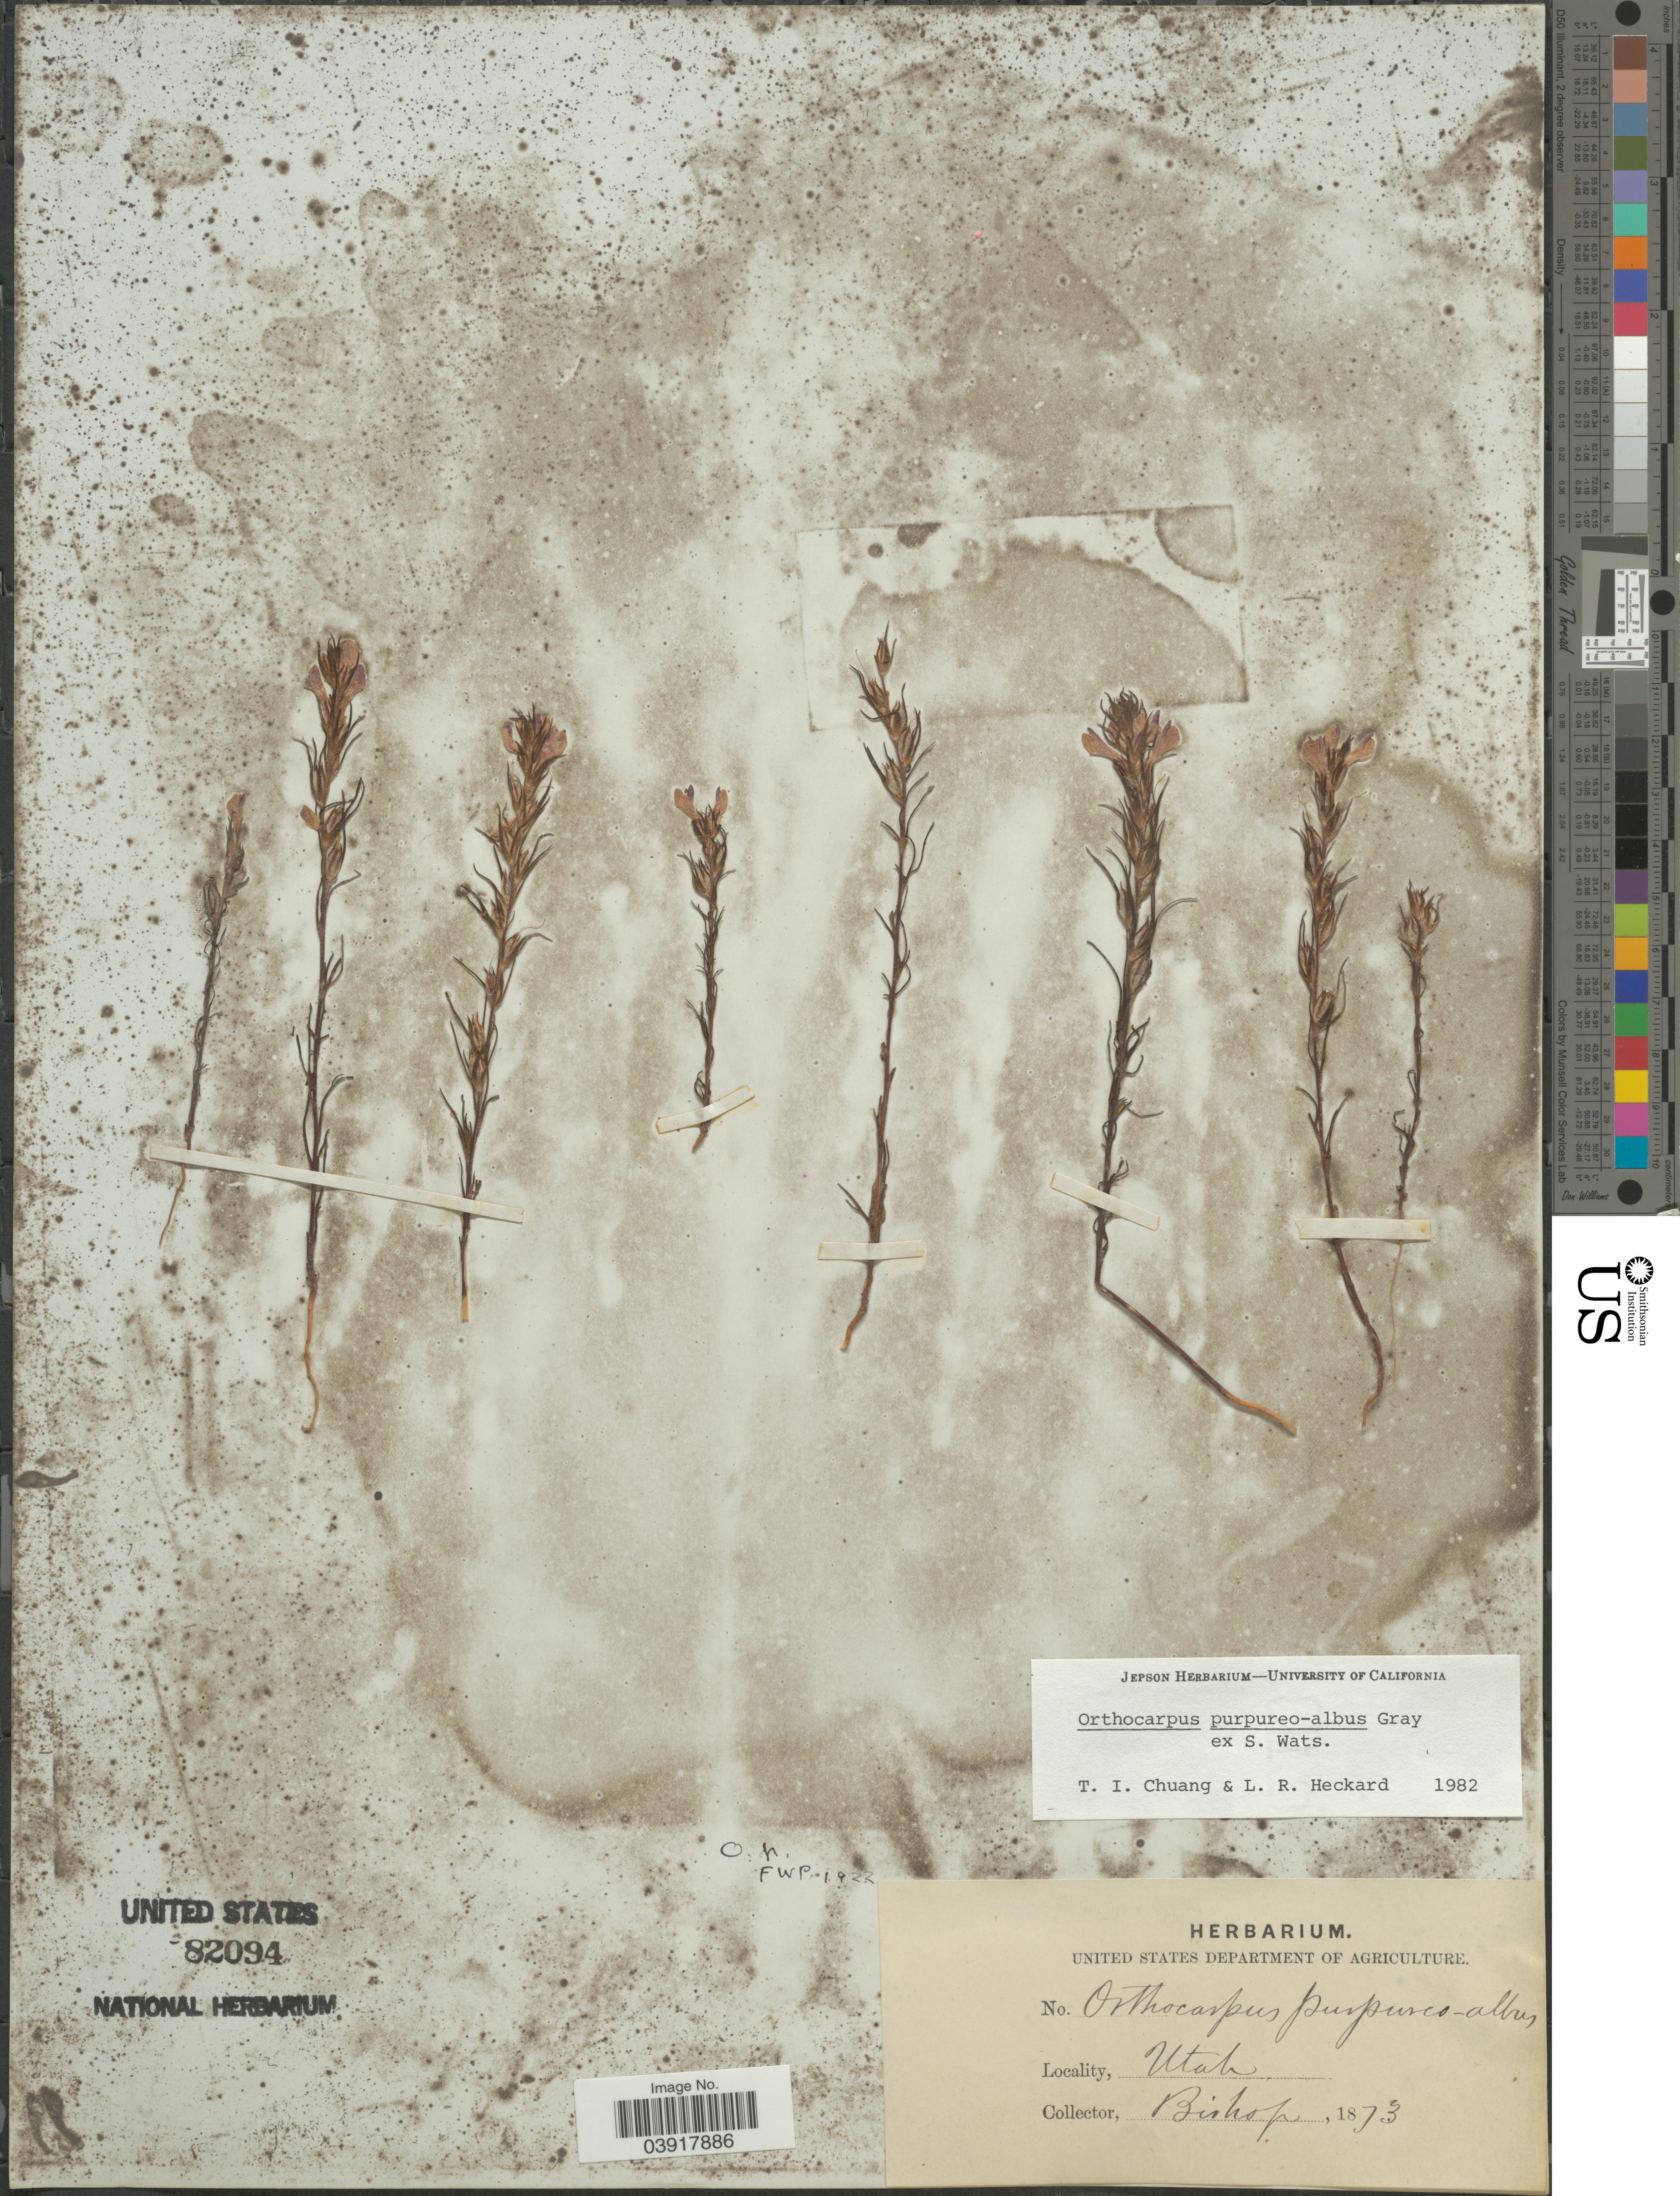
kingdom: Plantae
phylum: Tracheophyta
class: Magnoliopsida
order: Lamiales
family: Orobanchaceae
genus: Orthocarpus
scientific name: Orthocarpus purpureo-albus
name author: A. Gray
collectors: -- Bishop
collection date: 1873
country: United States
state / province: Utah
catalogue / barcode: US 82094